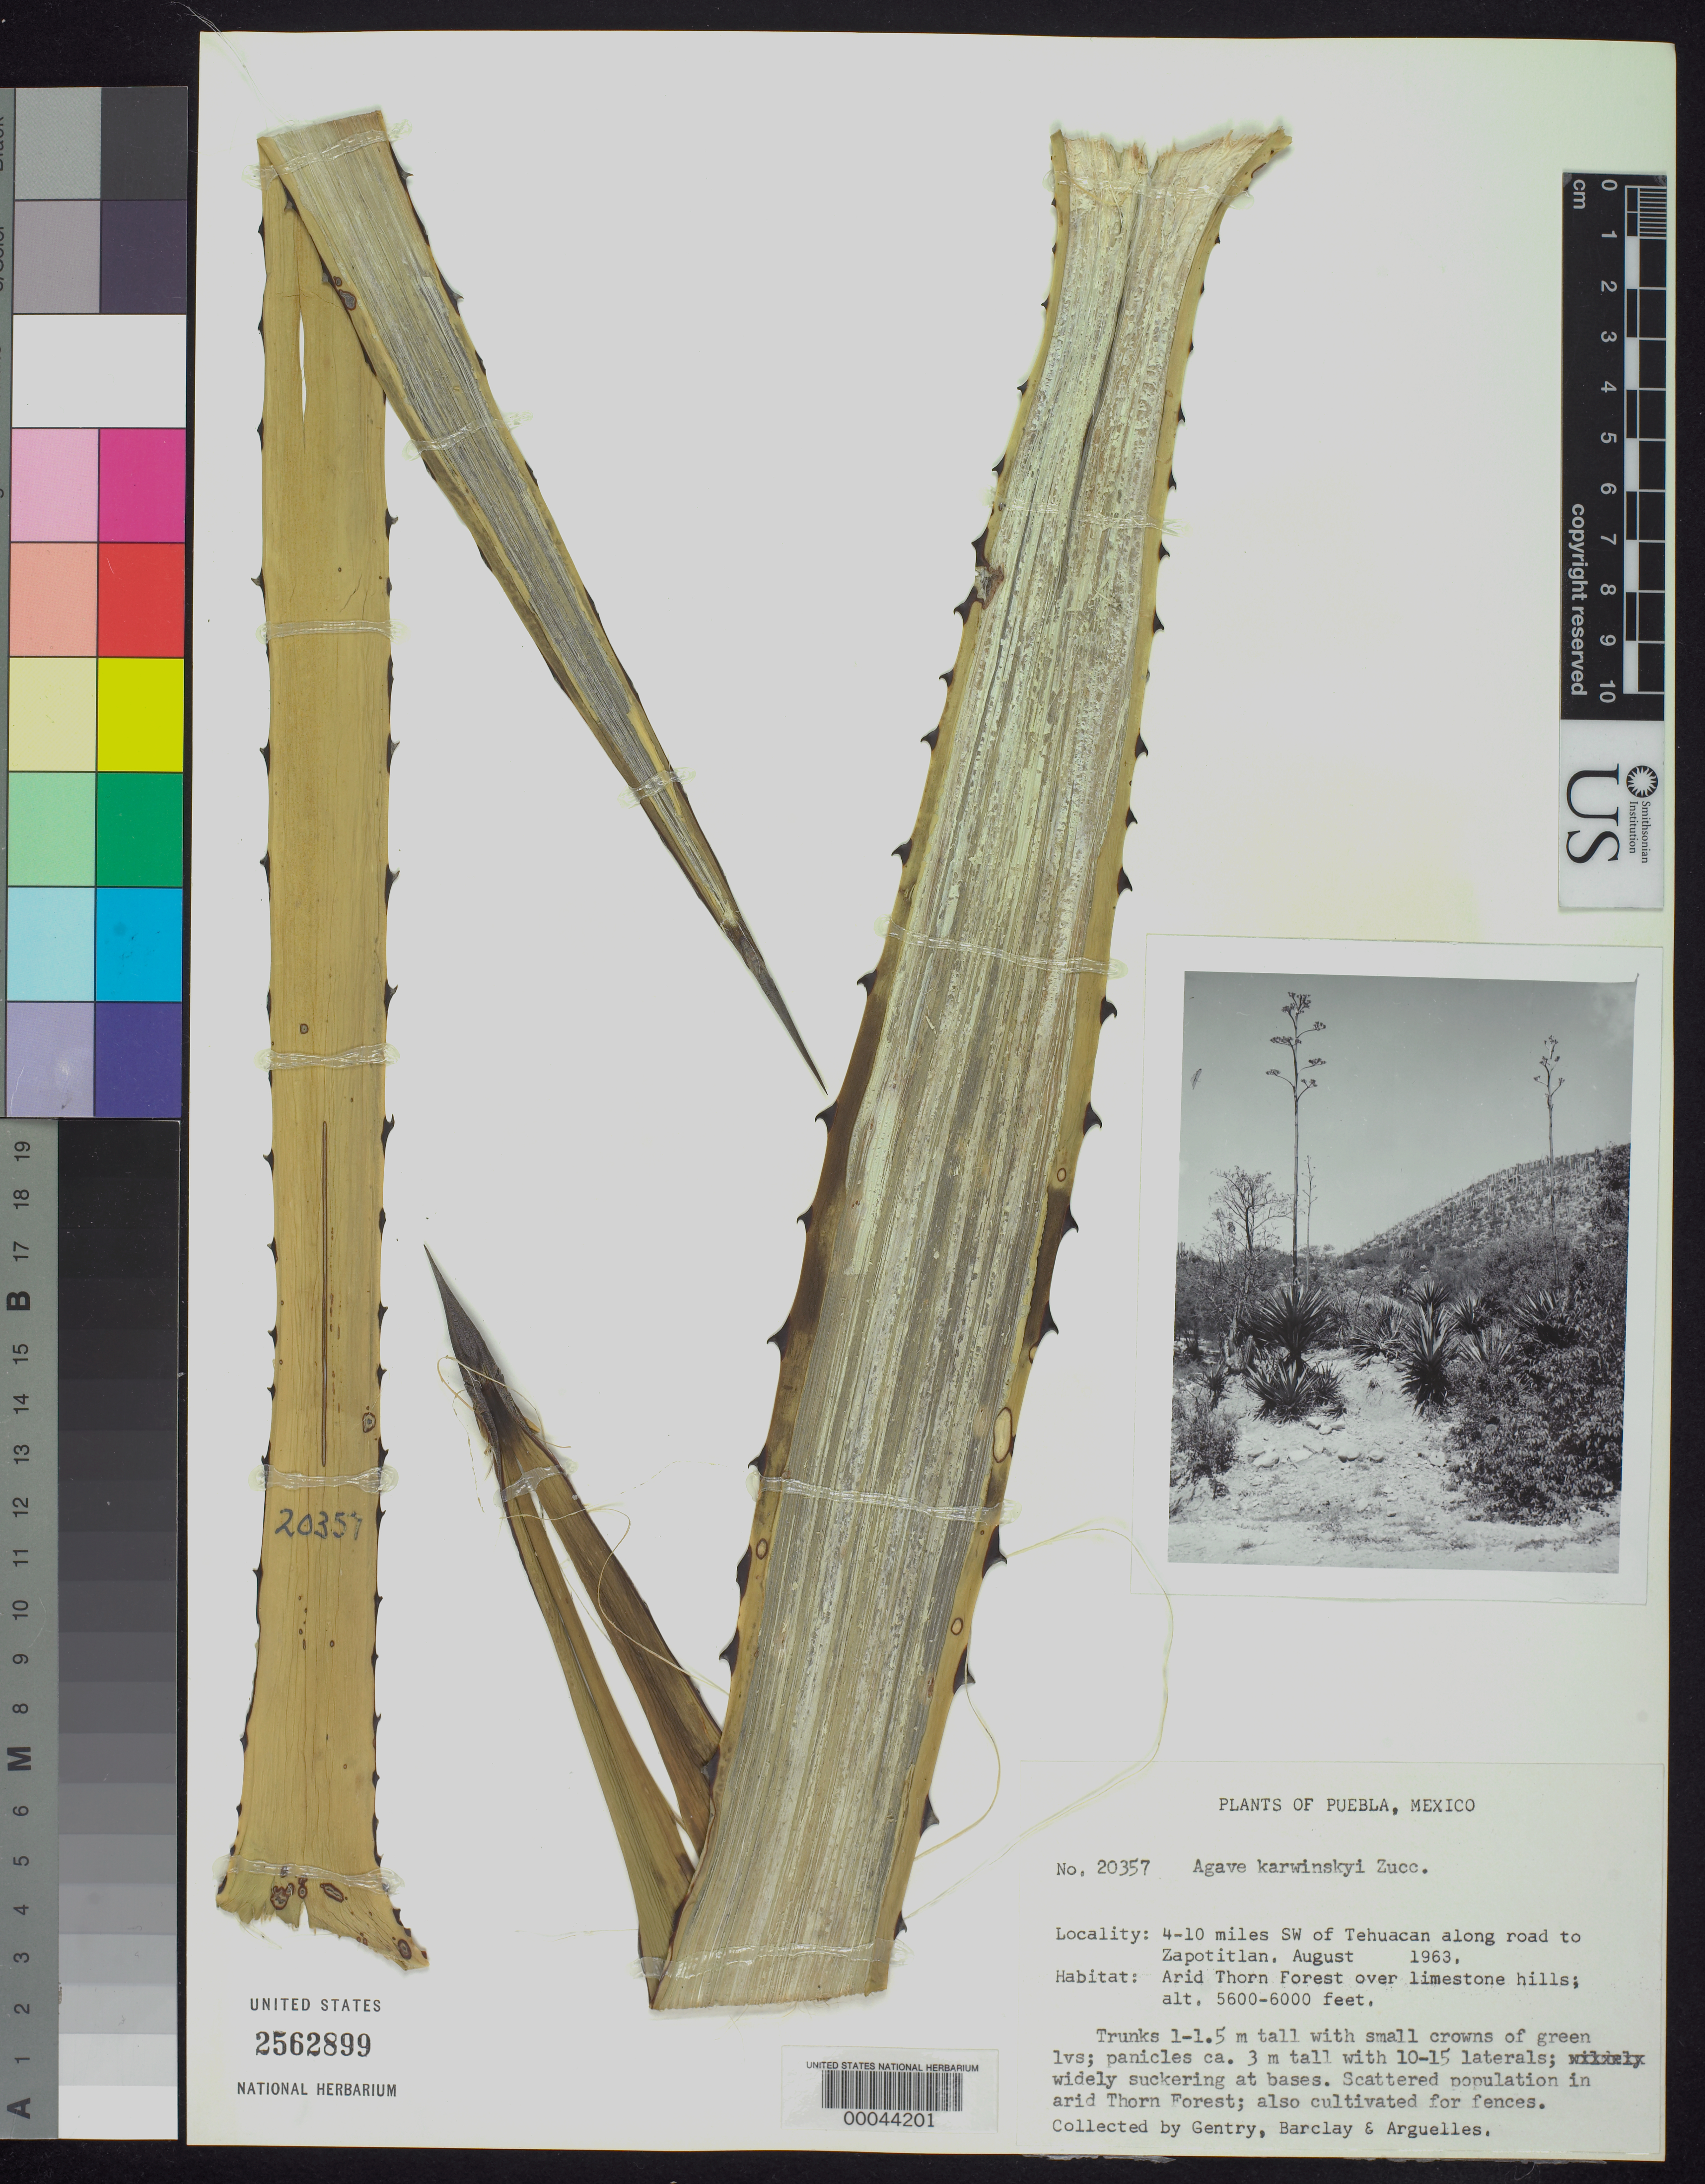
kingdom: Plantae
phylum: Tracheophyta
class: Liliopsida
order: Asparagales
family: Asparagaceae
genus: Agave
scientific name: Agave karwinskii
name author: Zucc.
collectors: H. S. Gentry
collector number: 20357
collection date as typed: Aug 1963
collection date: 1963-08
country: Mexico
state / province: Puebla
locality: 4-10 mi SW of Tehuacan along road to Zapotitlan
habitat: Arid thorn forest over limestone hills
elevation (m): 1707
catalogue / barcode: US 2562899